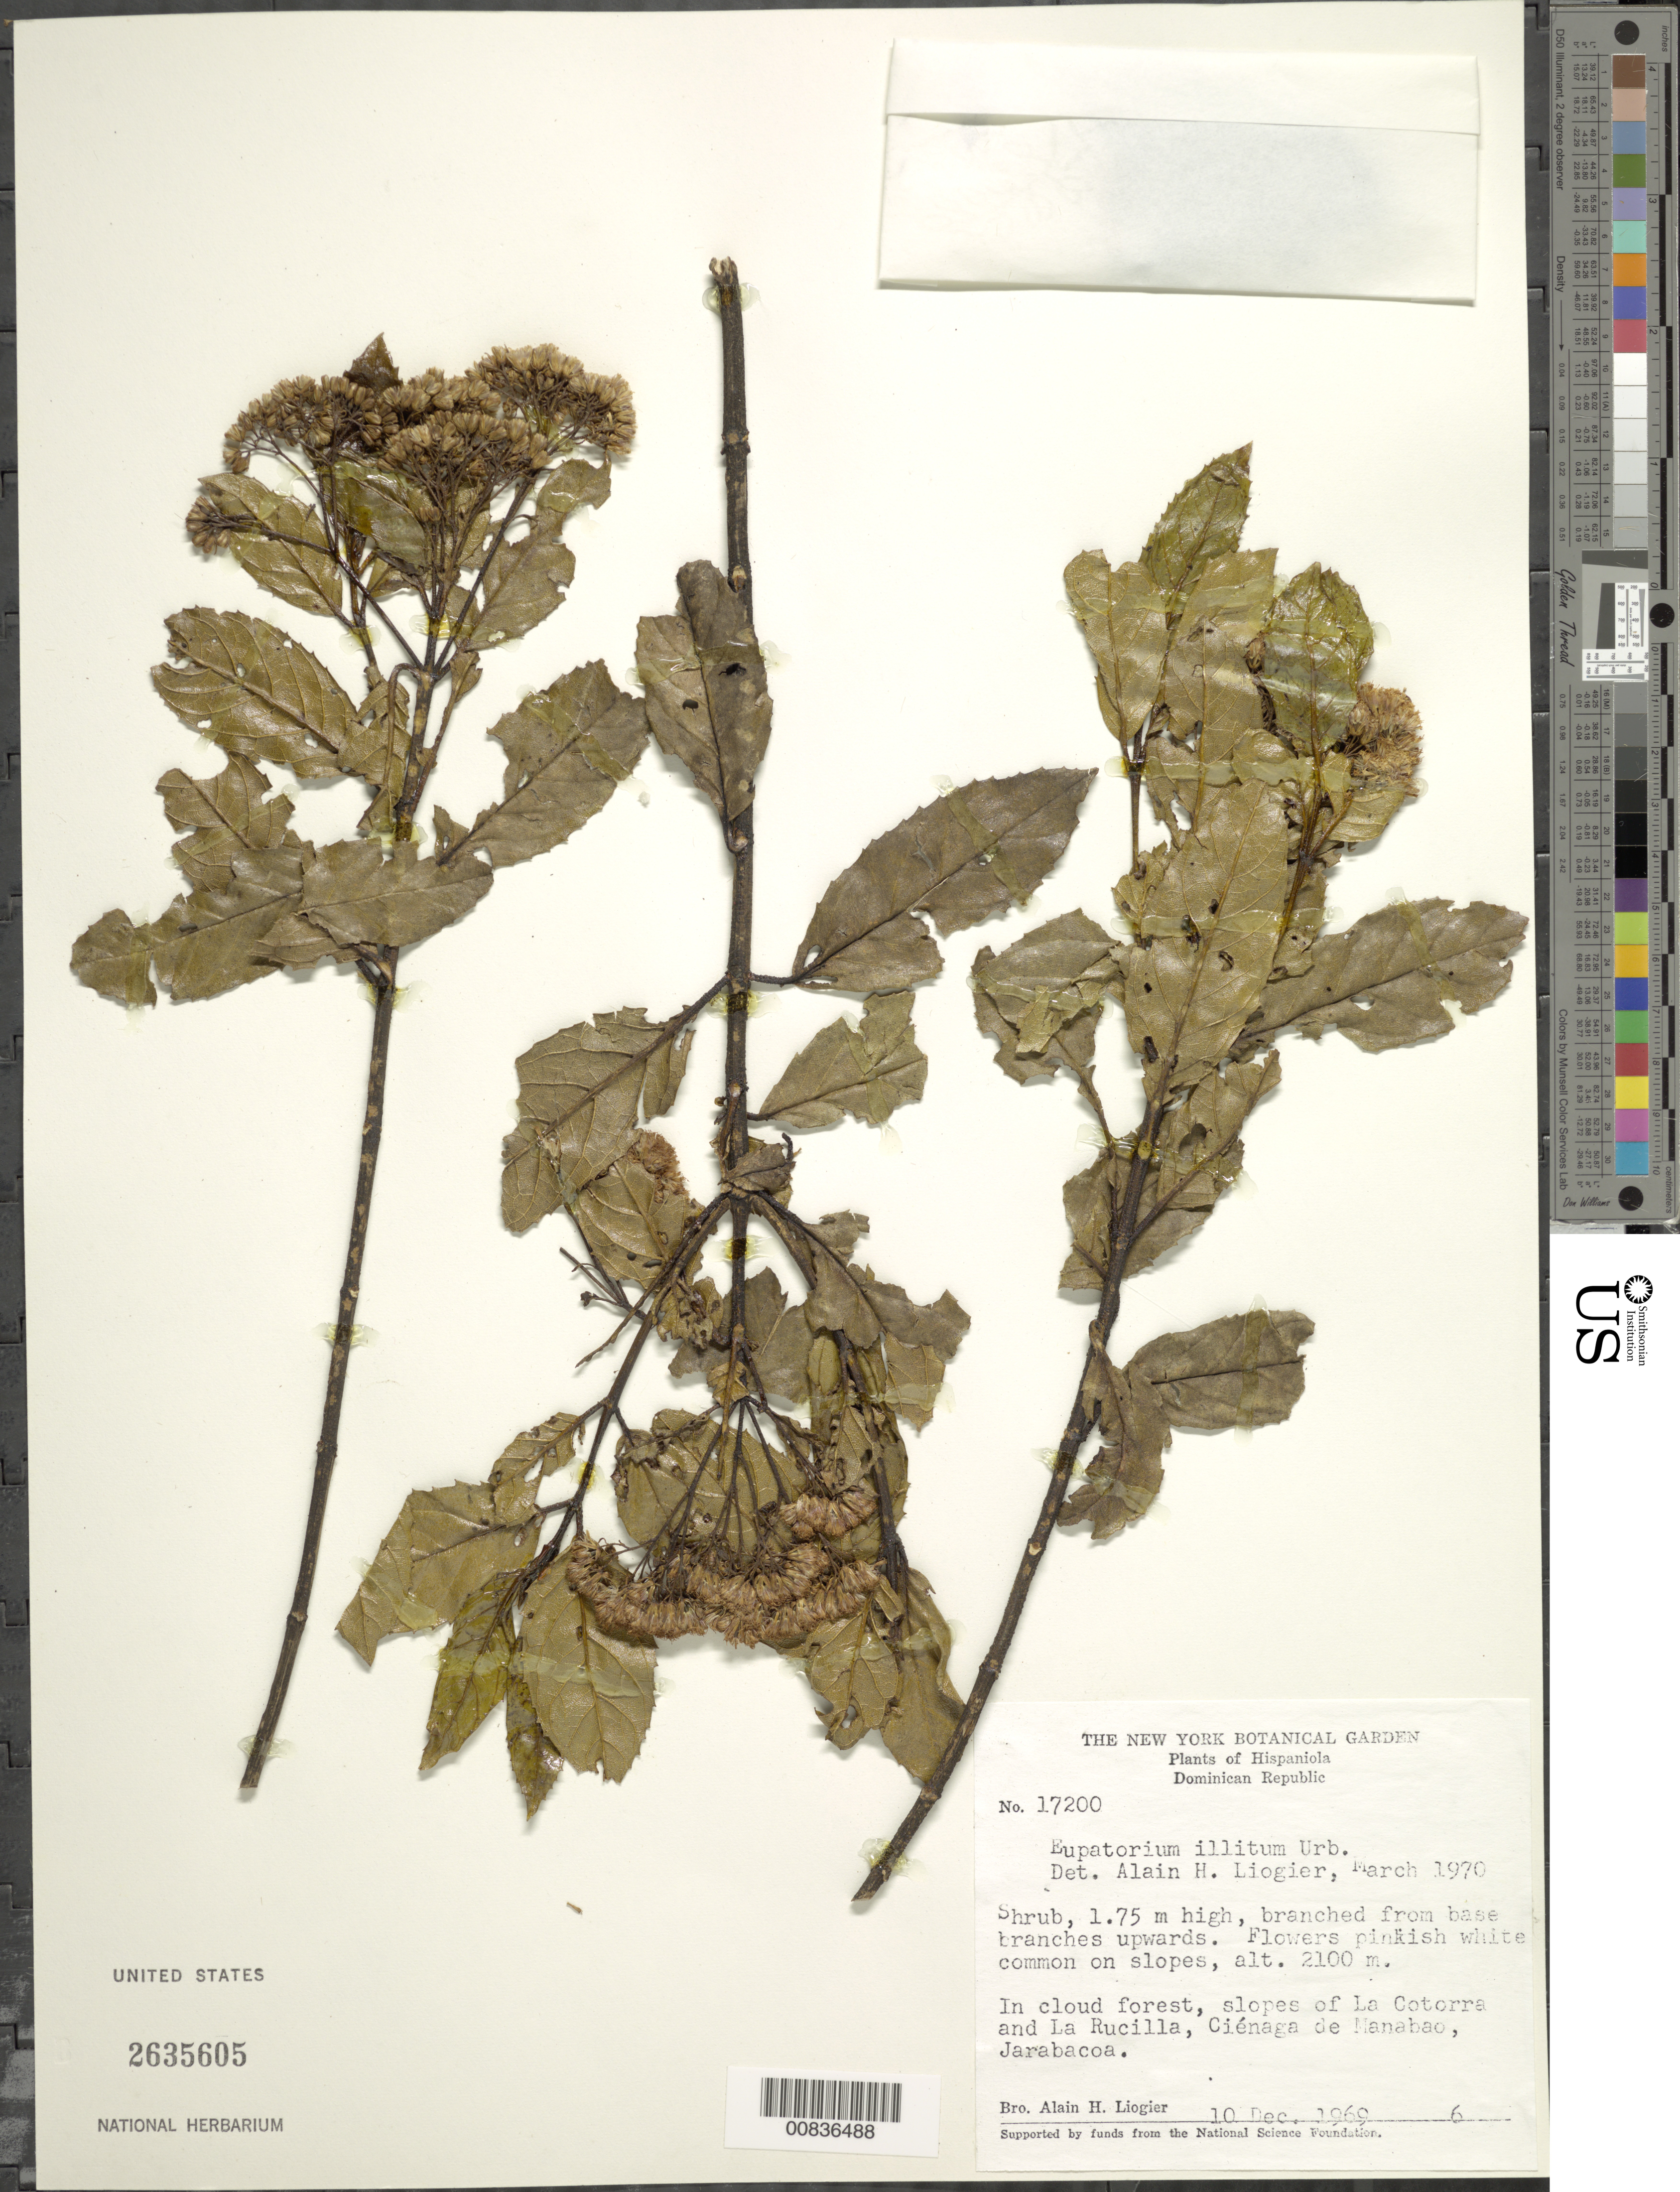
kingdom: Plantae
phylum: Tracheophyta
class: Magnoliopsida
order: Asterales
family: Asteraceae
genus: Ageratina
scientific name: Ageratina illita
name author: (Urb.) R.M. King & H. Rob.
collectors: A. H. Liogier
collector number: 17200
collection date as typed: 10 Dec 1969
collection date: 1969-12-10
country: Dominican Republic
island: Hispaniola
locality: Slopes of La Cotorra and La Rucilla, Ciénaga de Manabao, Jarabacoa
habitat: In cloud forest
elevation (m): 2100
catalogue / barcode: US 2635605